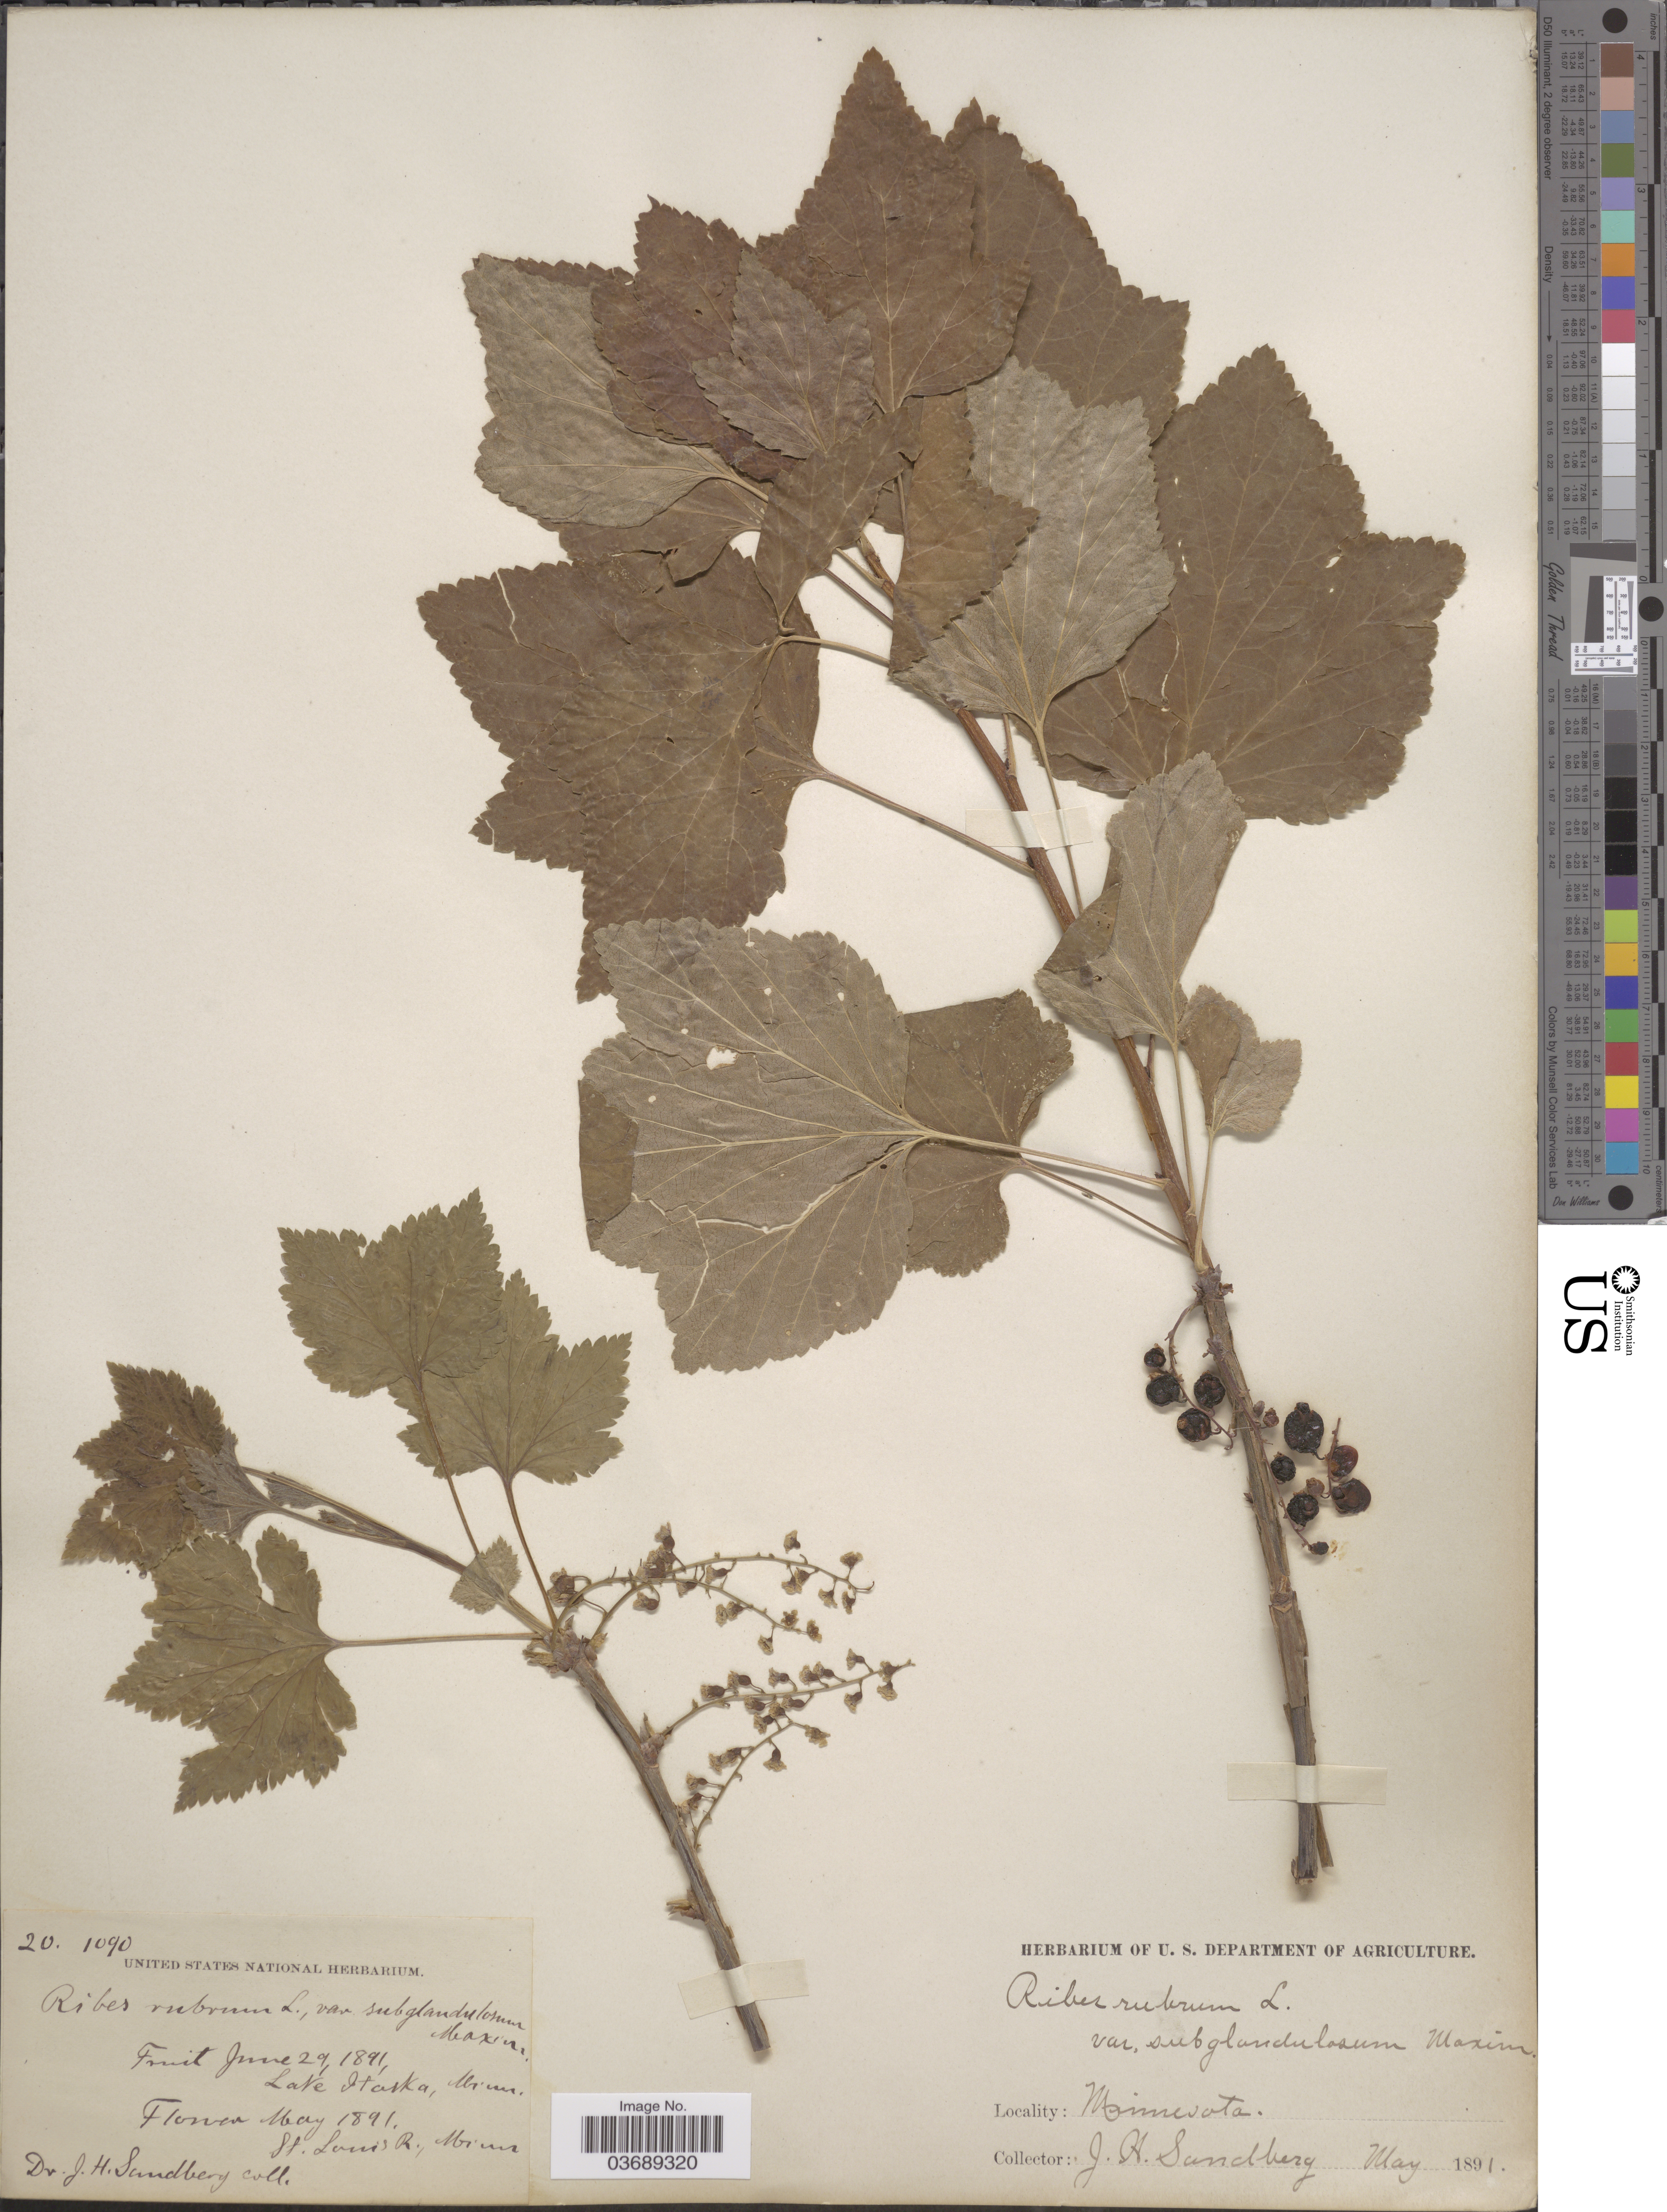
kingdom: Plantae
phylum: Tracheophyta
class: Magnoliopsida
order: Saxifragales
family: Grossulariaceae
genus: Ribes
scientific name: Ribes triste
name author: Pall.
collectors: J. H. Sandberg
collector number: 201090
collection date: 1891-05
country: United States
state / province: Minnesota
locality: Lake Itaska. St. Louis R.